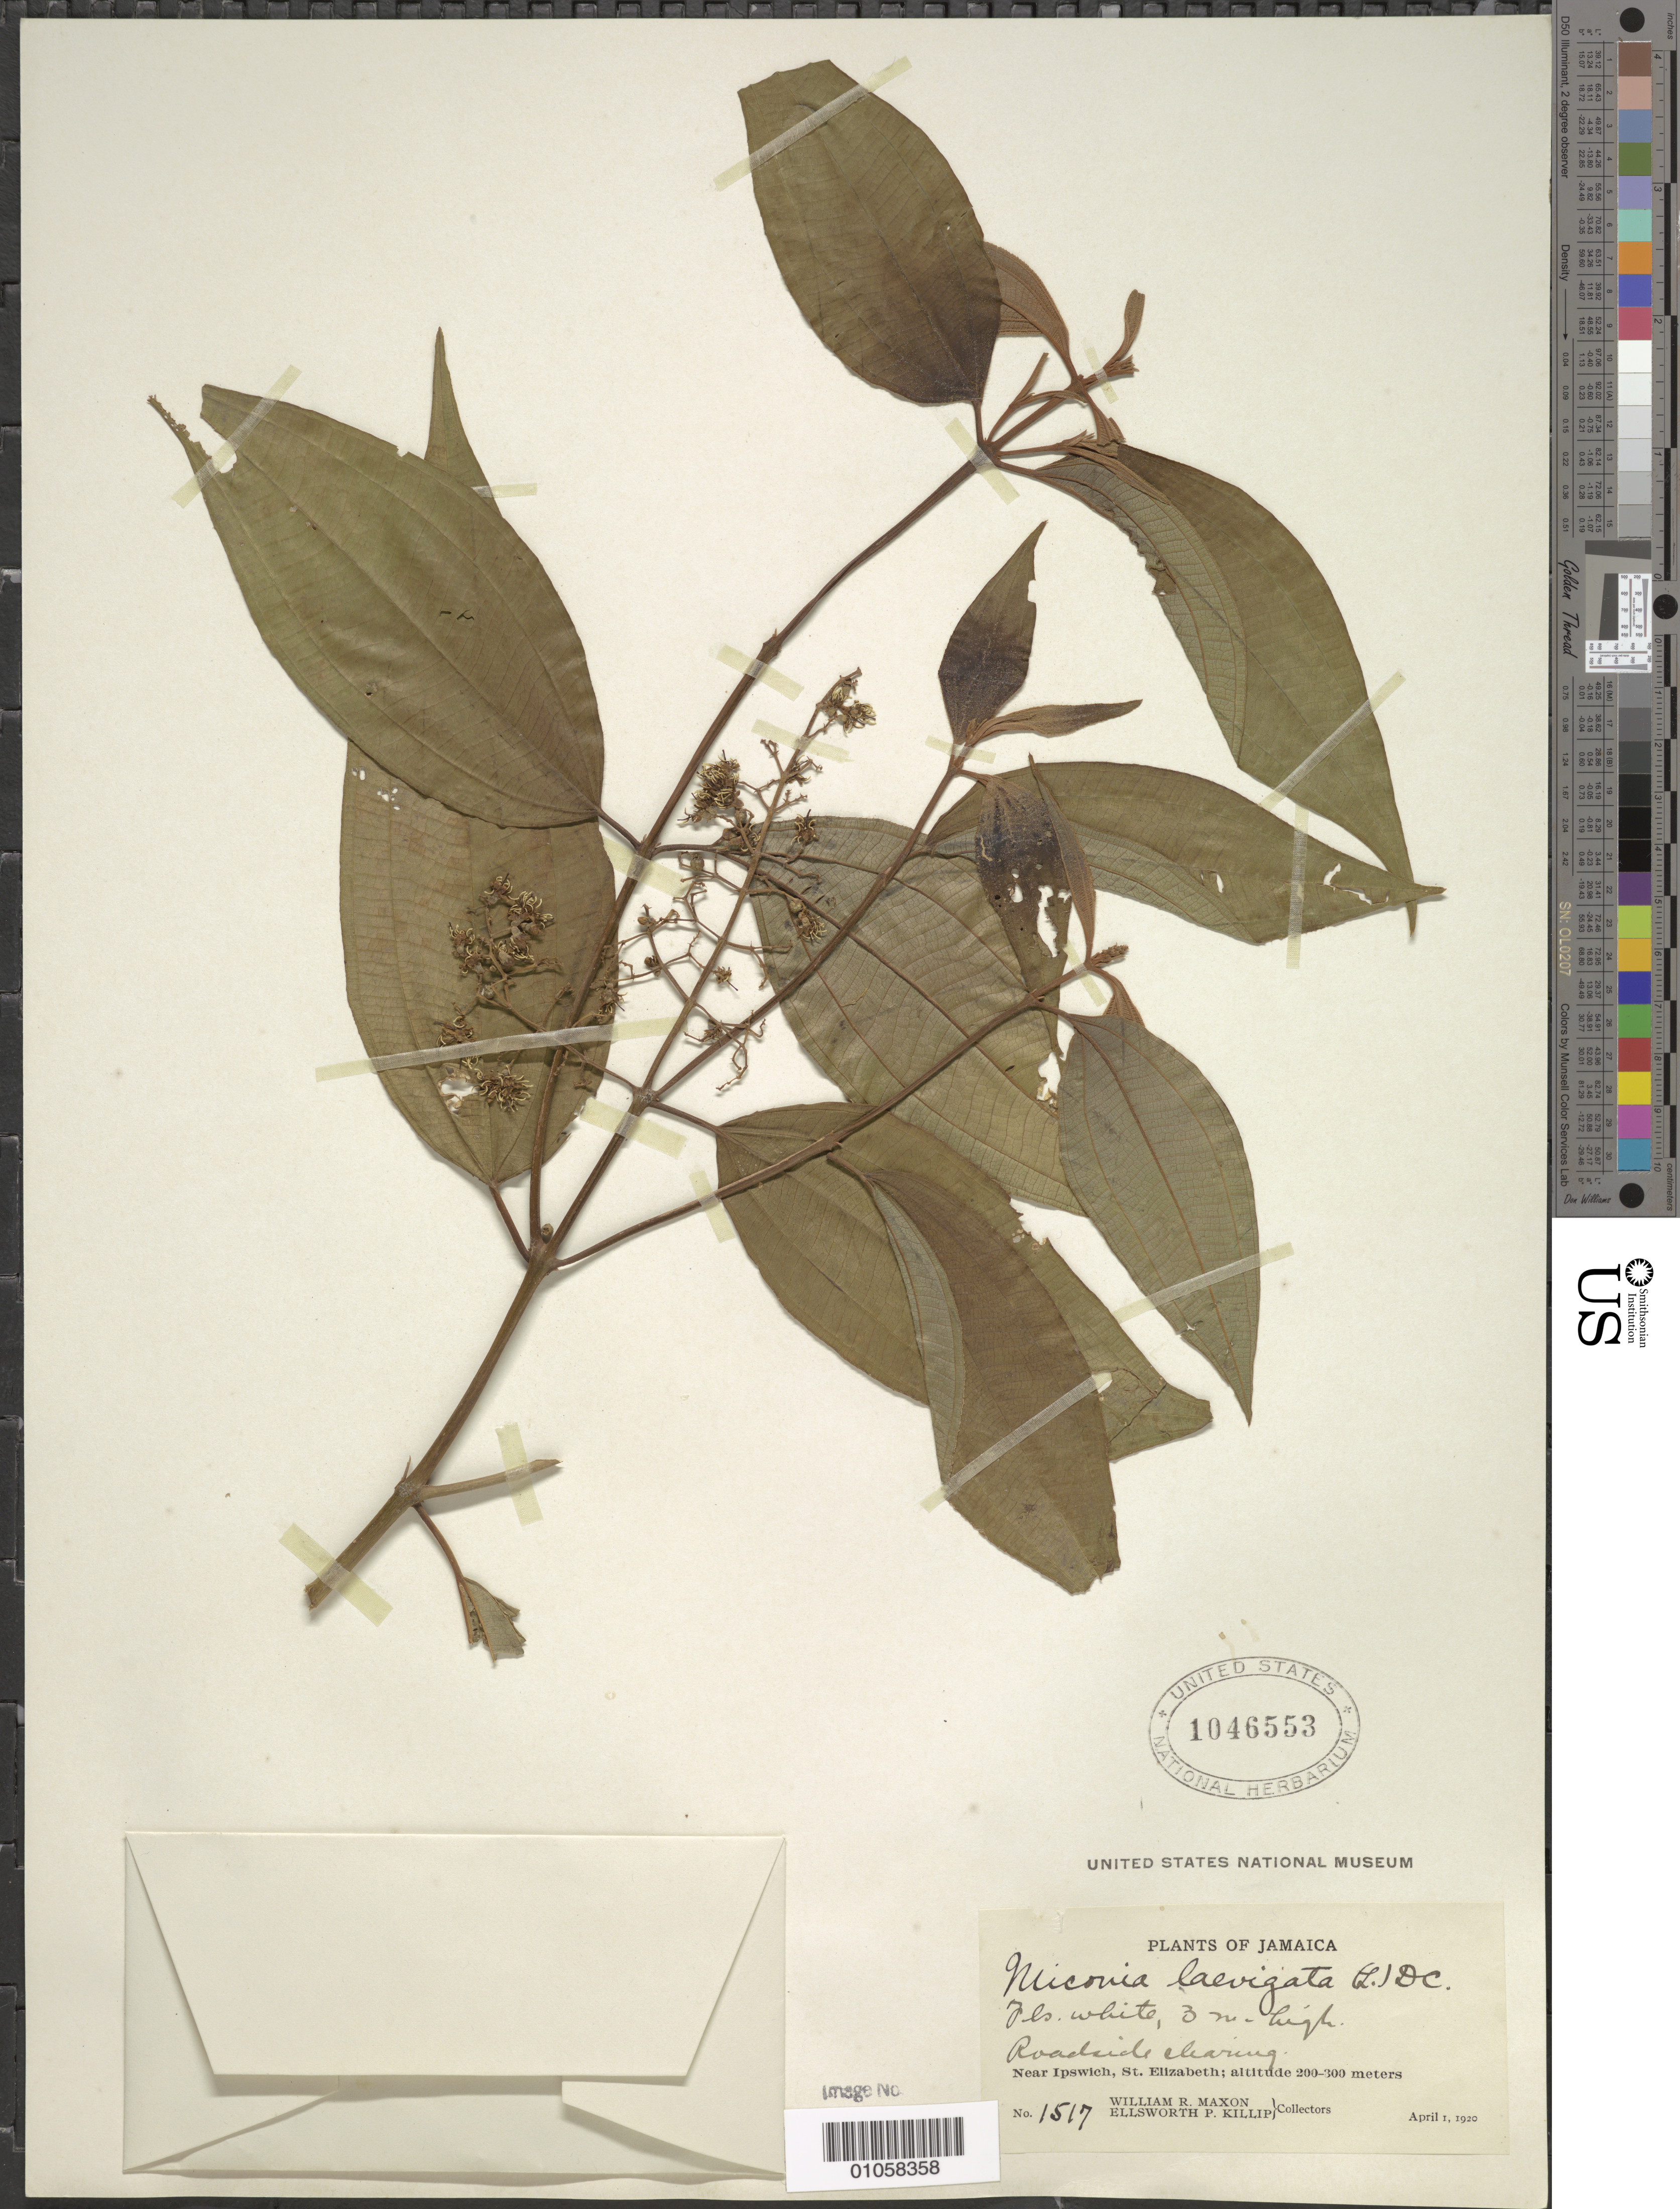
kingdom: Plantae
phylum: Tracheophyta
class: Magnoliopsida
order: Myrtales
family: Melastomataceae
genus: Miconia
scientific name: Miconia laevigata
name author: (L.) D. Don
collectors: W. R. Maxon & E. P. Killip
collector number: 1517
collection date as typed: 01 Apr 1920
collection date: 1920-04-01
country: Jamaica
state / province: Saint Elizabeth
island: Jamaica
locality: Ipswich, near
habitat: Roadside clearing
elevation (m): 200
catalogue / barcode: US 1046553